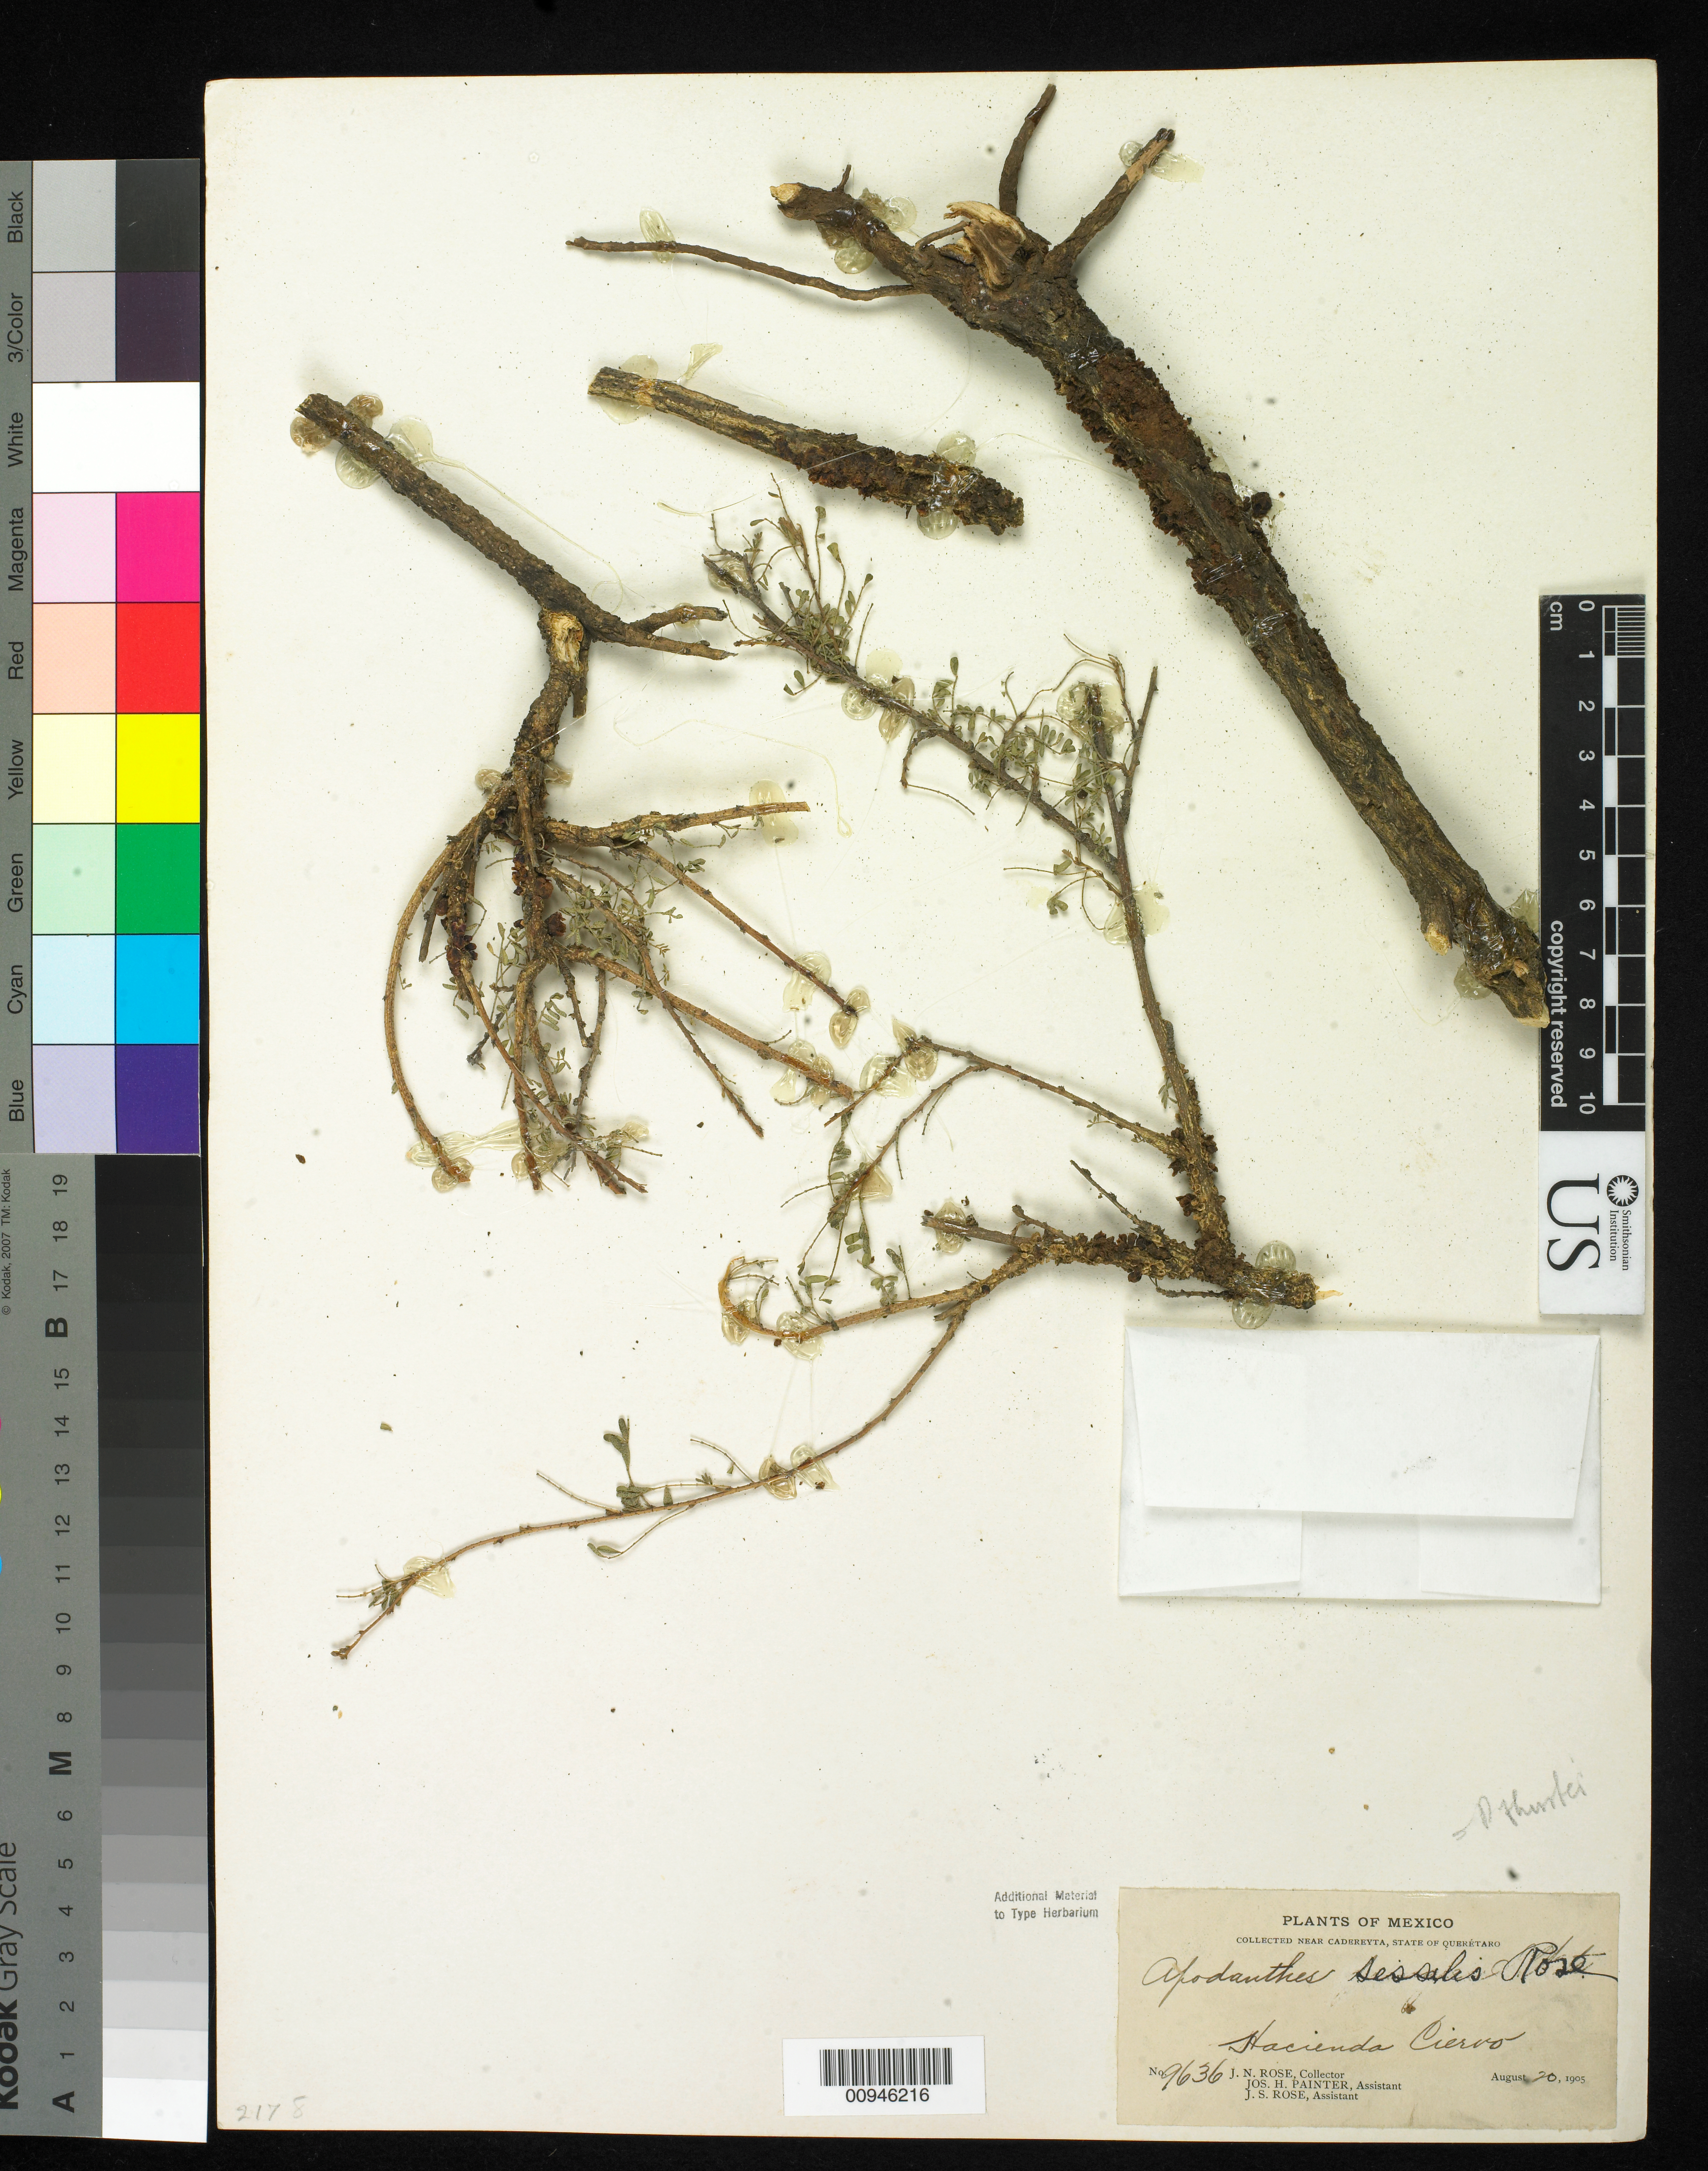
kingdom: Plantae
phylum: Tracheophyta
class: Magnoliopsida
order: Cucurbitales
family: Apodanthaceae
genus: Pilostyles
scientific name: Pilostyles sessilis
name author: Rose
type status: Syntype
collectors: J. N. Rose, J. H. Painter & J. S. Rose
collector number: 9636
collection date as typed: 20 Aug 1905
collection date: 1905-08-20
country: Mexico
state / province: Querétaro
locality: Hacienda Ciervo.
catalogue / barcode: US 3618012